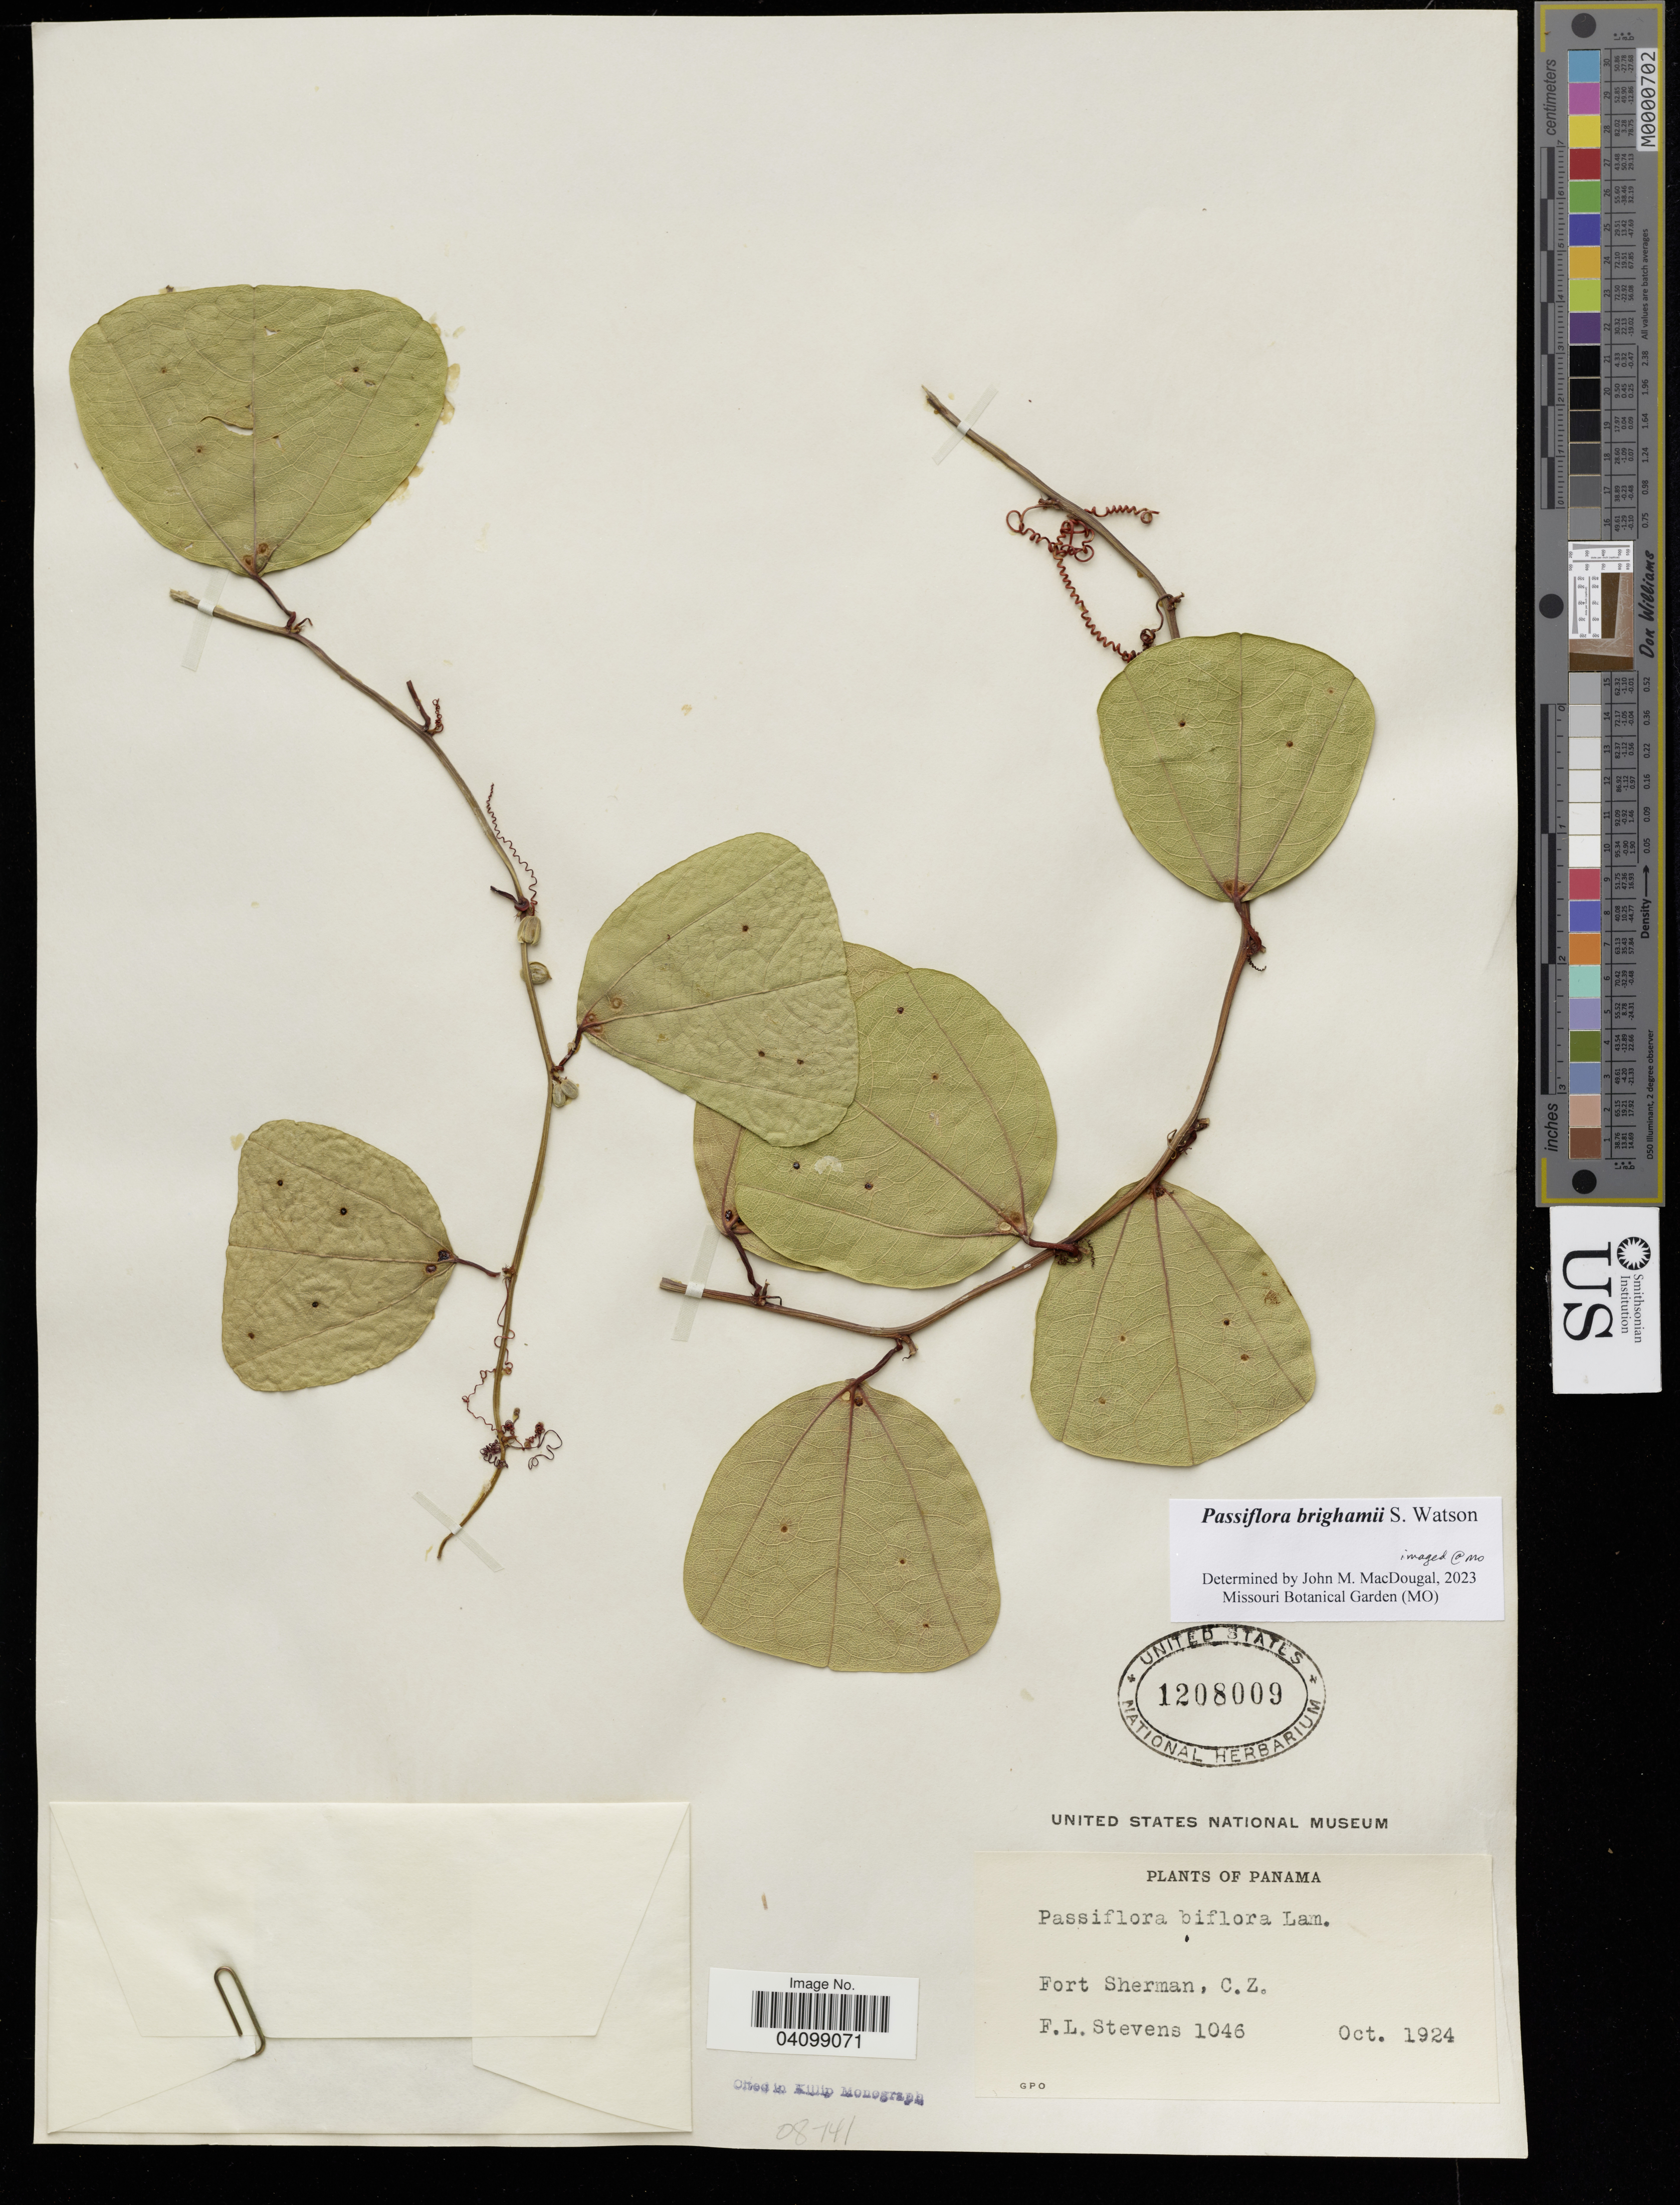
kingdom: Plantae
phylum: Tracheophyta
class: Magnoliopsida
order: Malpighiales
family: Passifloraceae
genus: Passiflora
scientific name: Passiflora brighamii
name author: S. Watson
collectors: F. Stevens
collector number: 1046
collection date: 1924-10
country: Panama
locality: Fort Sherman, C. Z.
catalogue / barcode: US 1208009